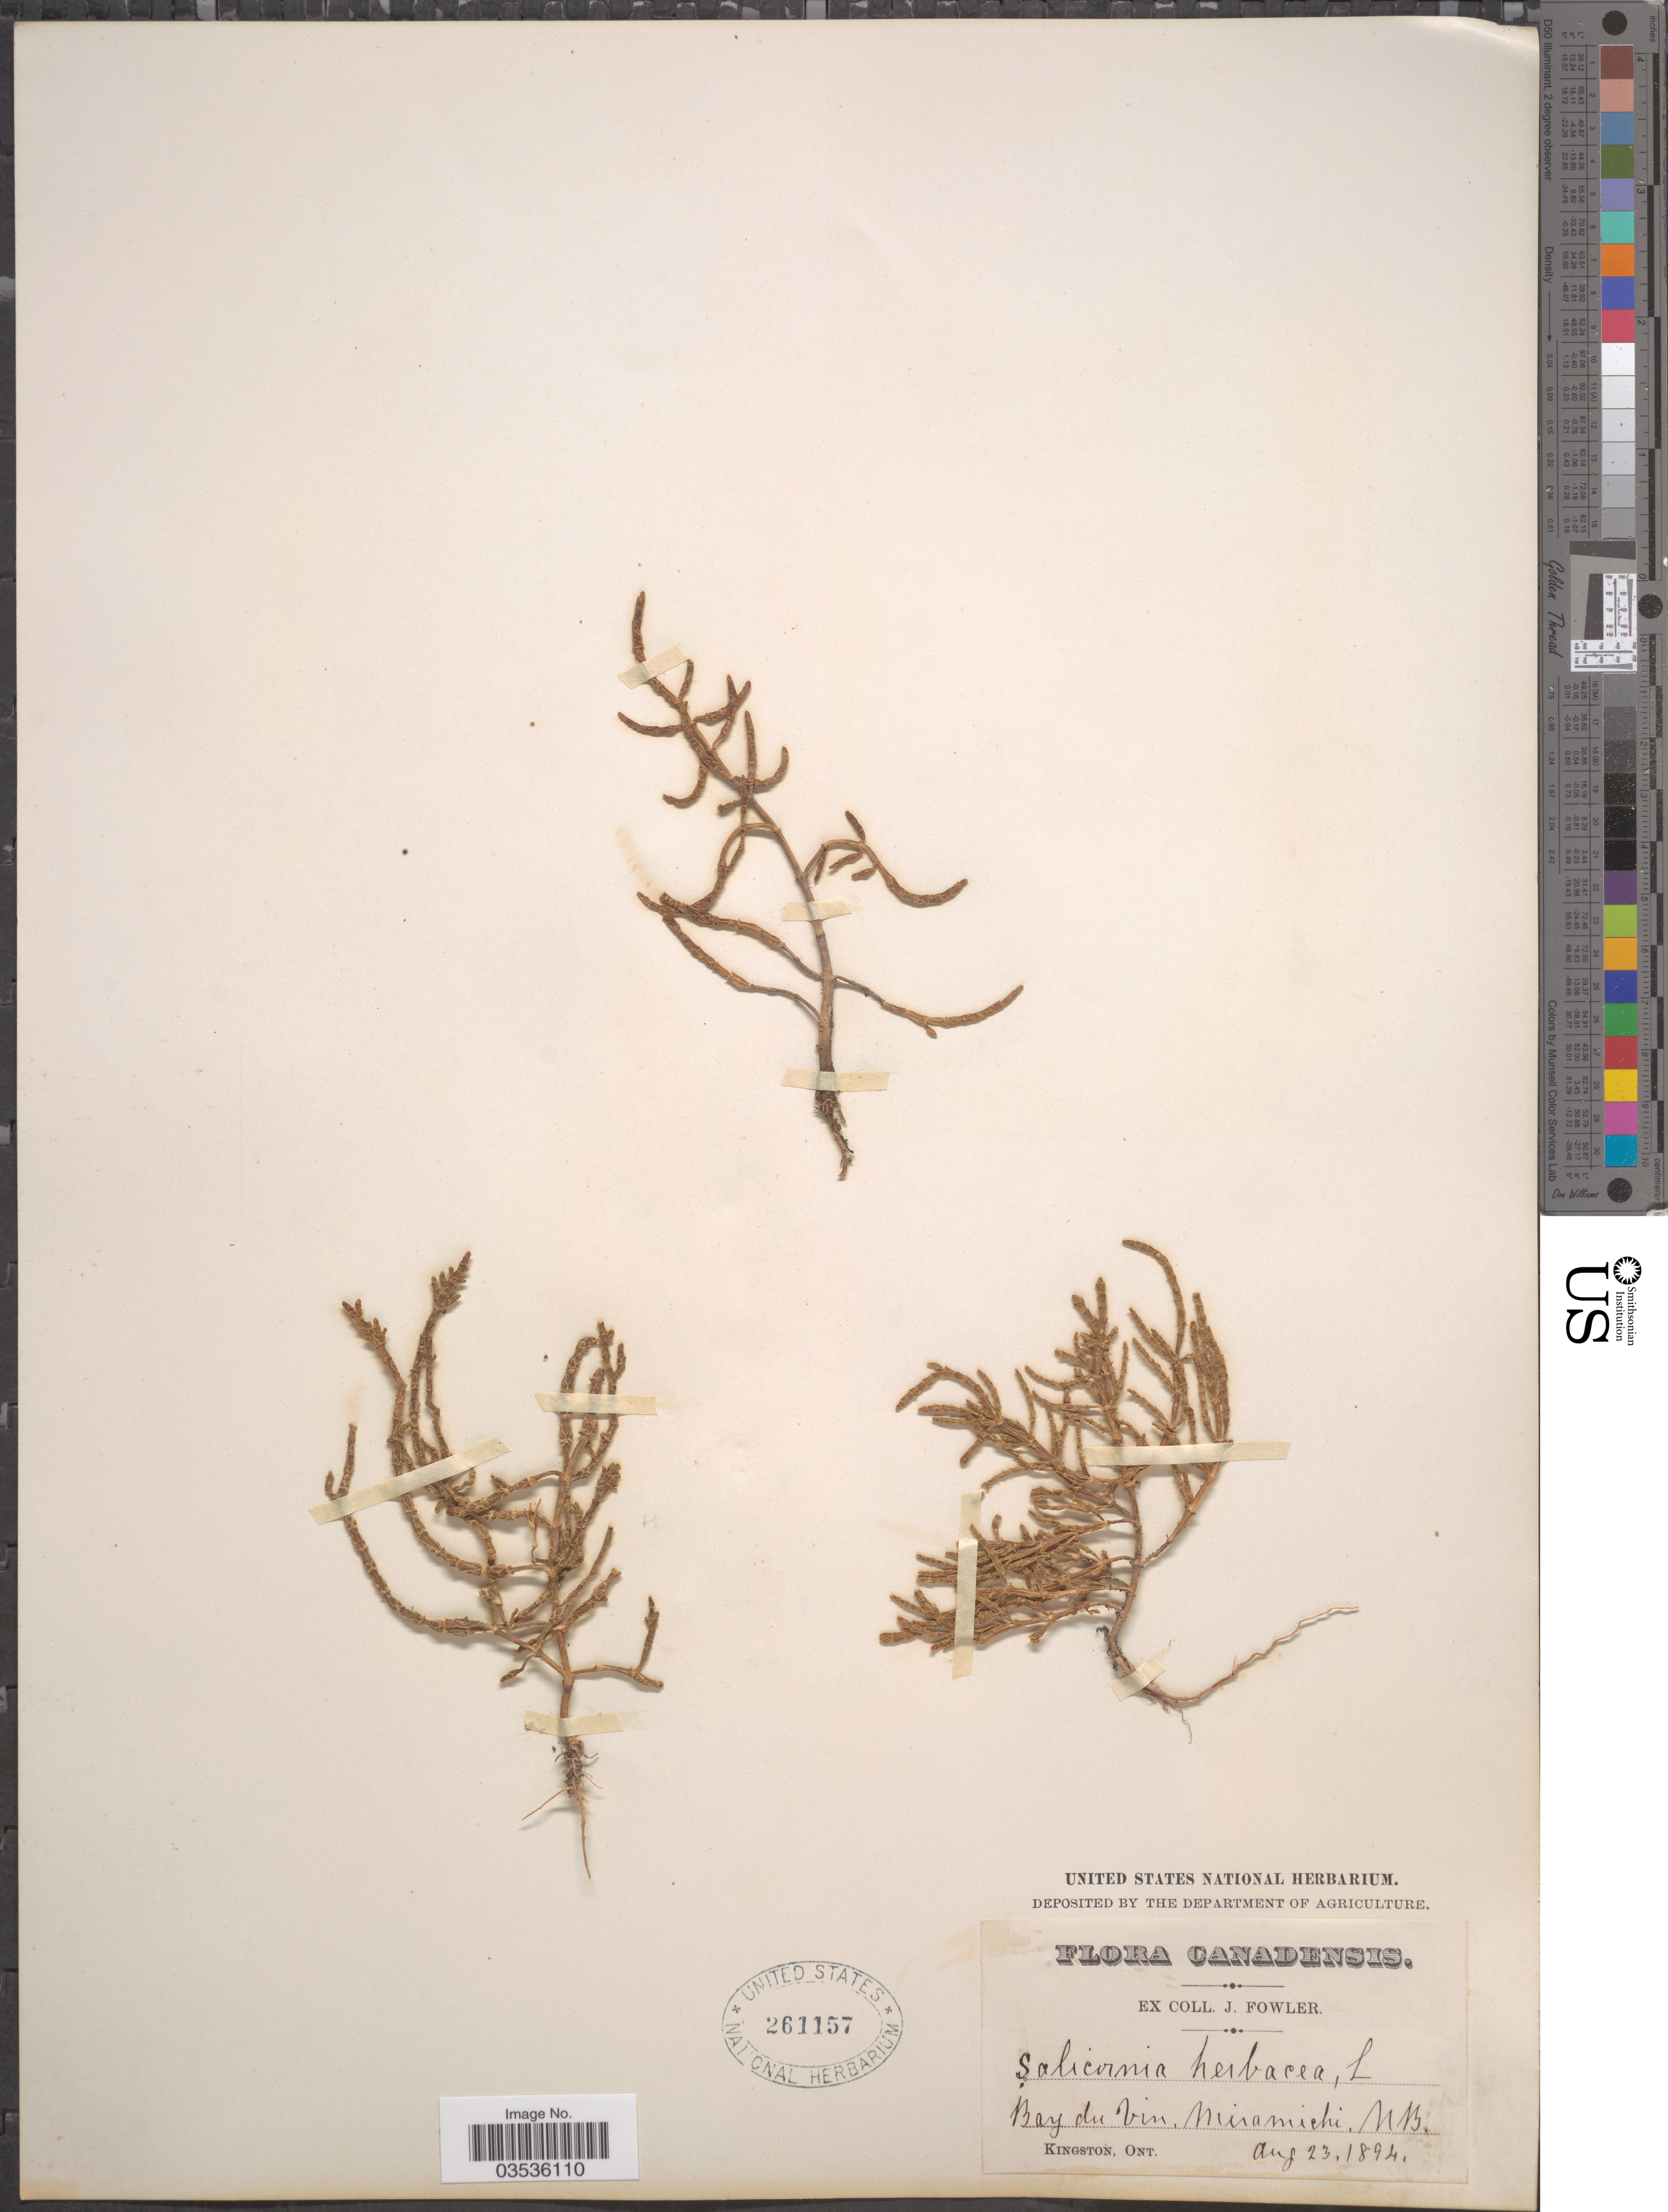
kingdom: Plantae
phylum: Tracheophyta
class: Magnoliopsida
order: Caryophyllales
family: Amaranthaceae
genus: Salicornia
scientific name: Salicornia europaea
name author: L.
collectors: J. Fowler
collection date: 1894-08-23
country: Canada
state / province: New Brunswick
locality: Bay du Vin, Miramichi.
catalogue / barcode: US 261157